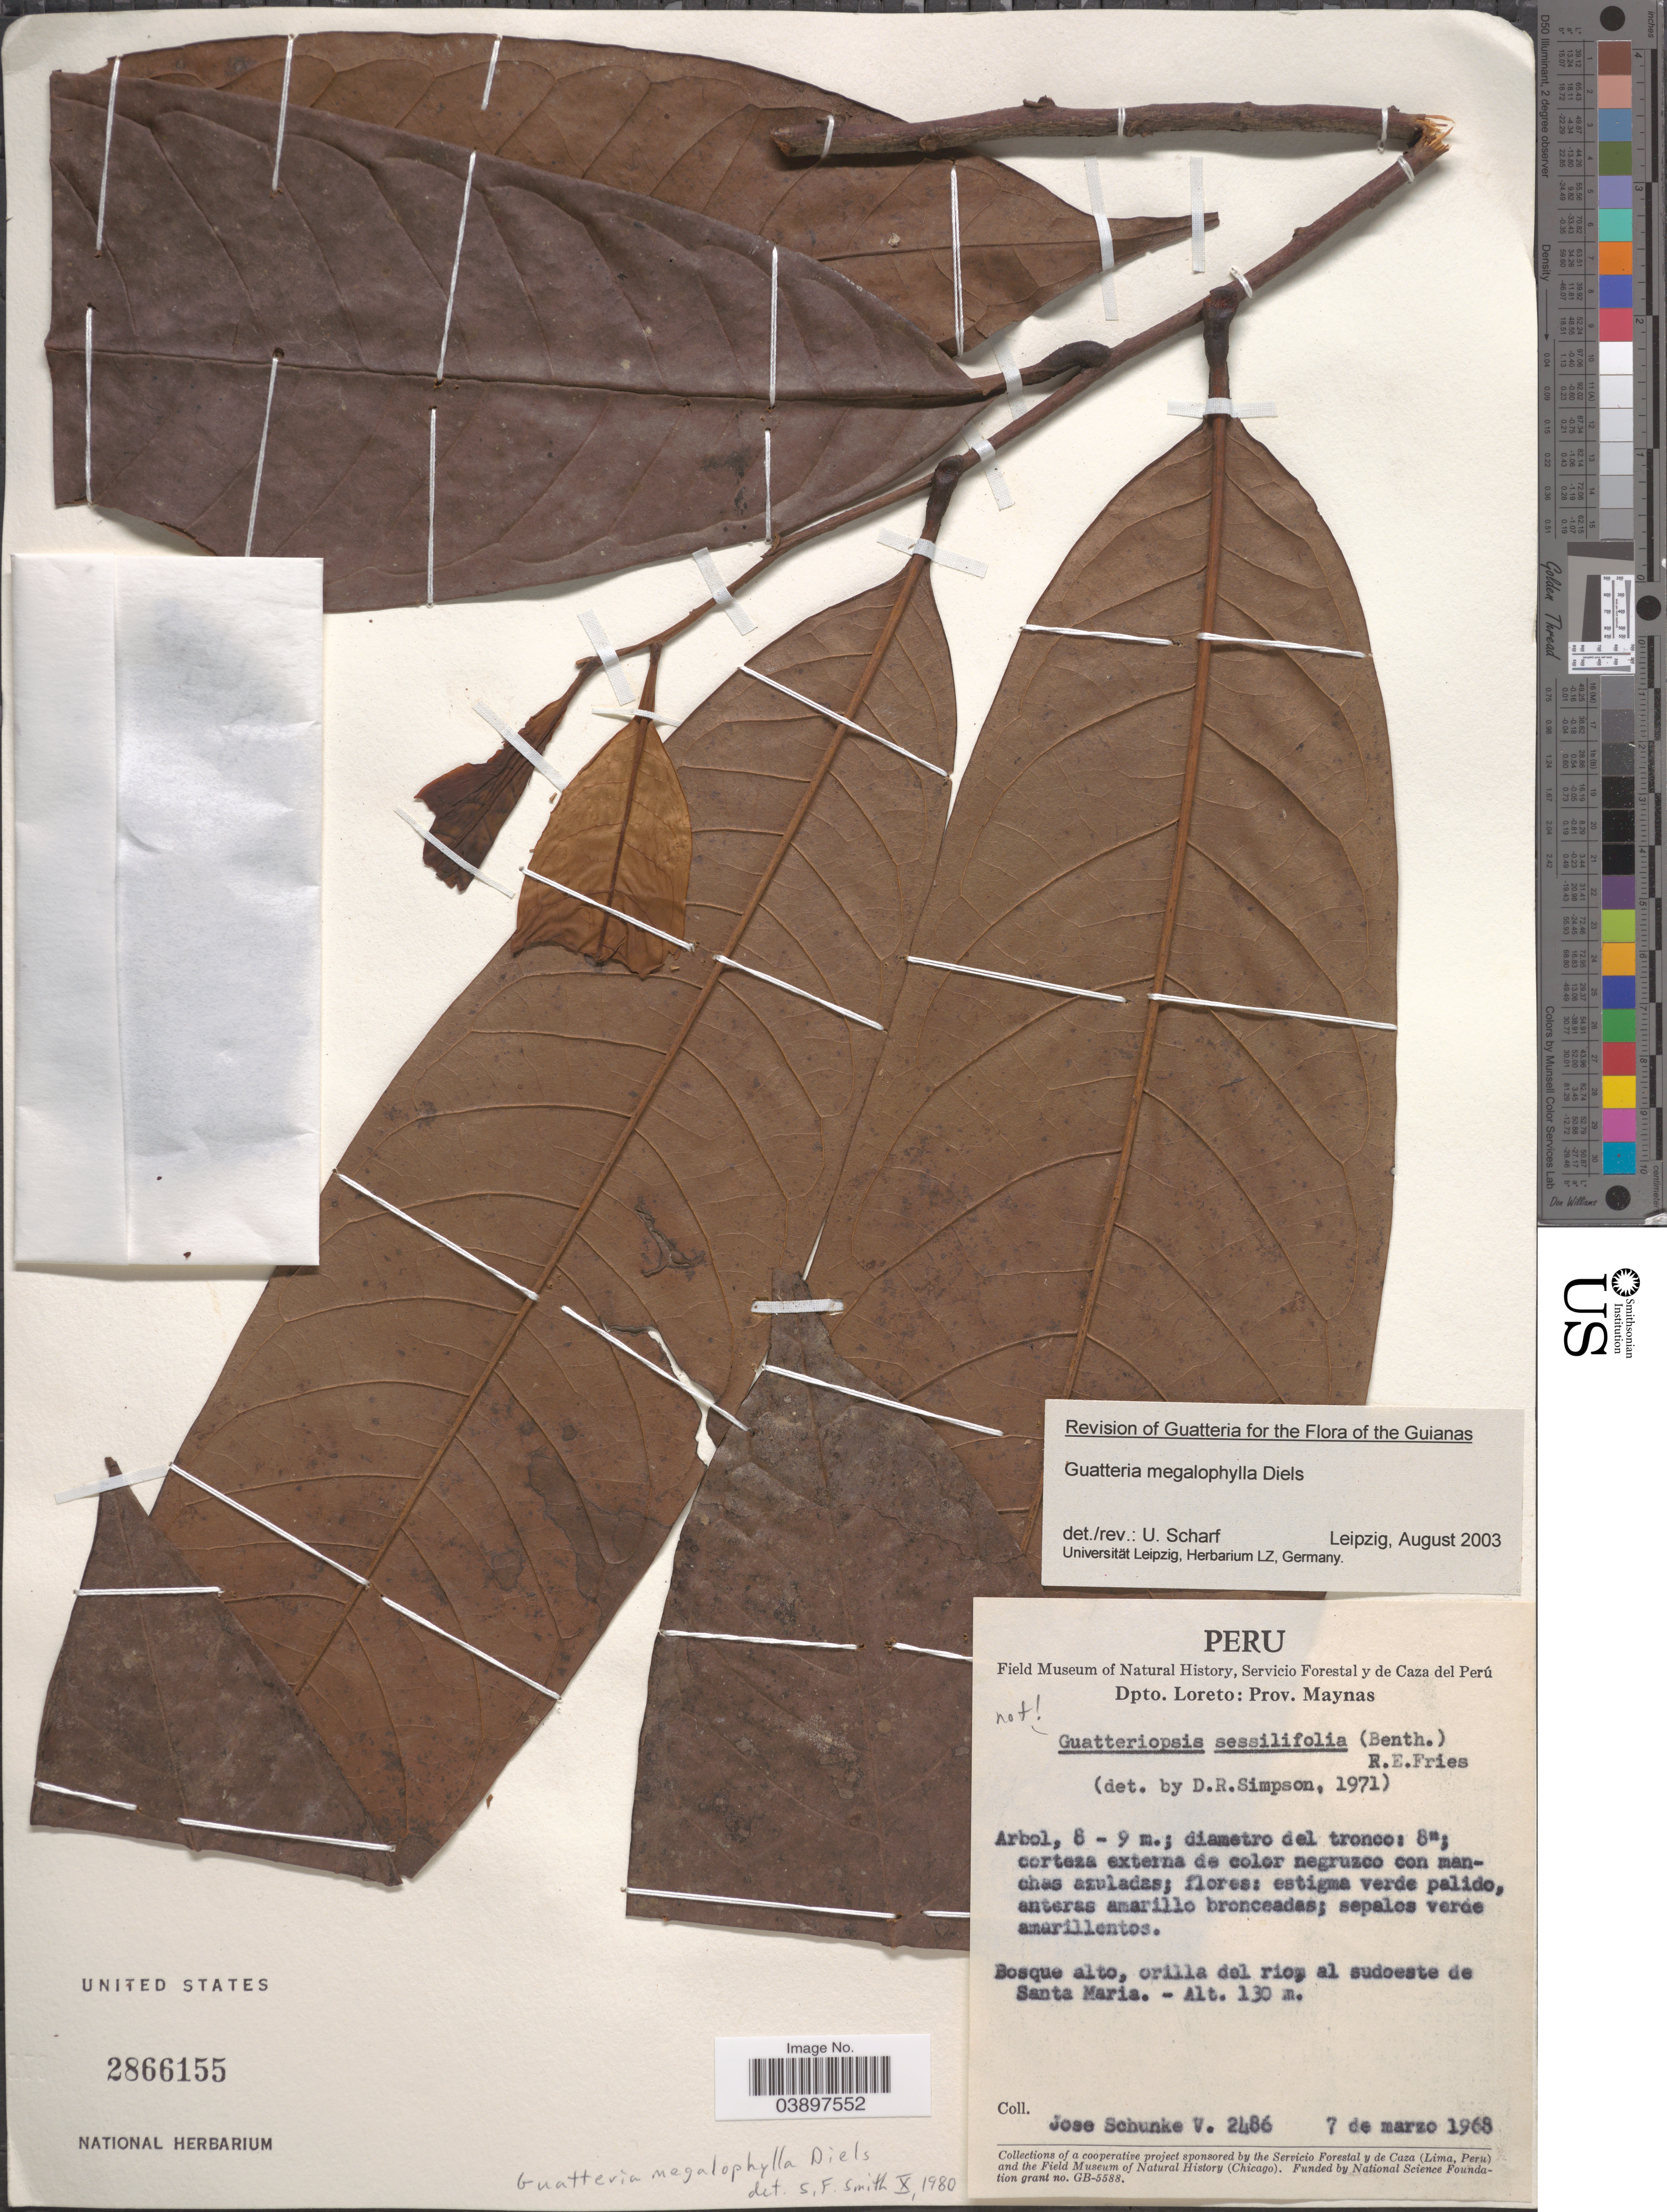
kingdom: Plantae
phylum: Tracheophyta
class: Magnoliopsida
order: Magnoliales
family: Annonaceae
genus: Guatteria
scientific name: Guatteria megalophylla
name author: Diels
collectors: J. Schunke Vigo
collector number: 2486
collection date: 1968-03-07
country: Peru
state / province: Loreto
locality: Dpto. Loreto: Prov. Maynas. Orilla del rio al sudoeste de Santa Maria.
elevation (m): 130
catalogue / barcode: US 2866155